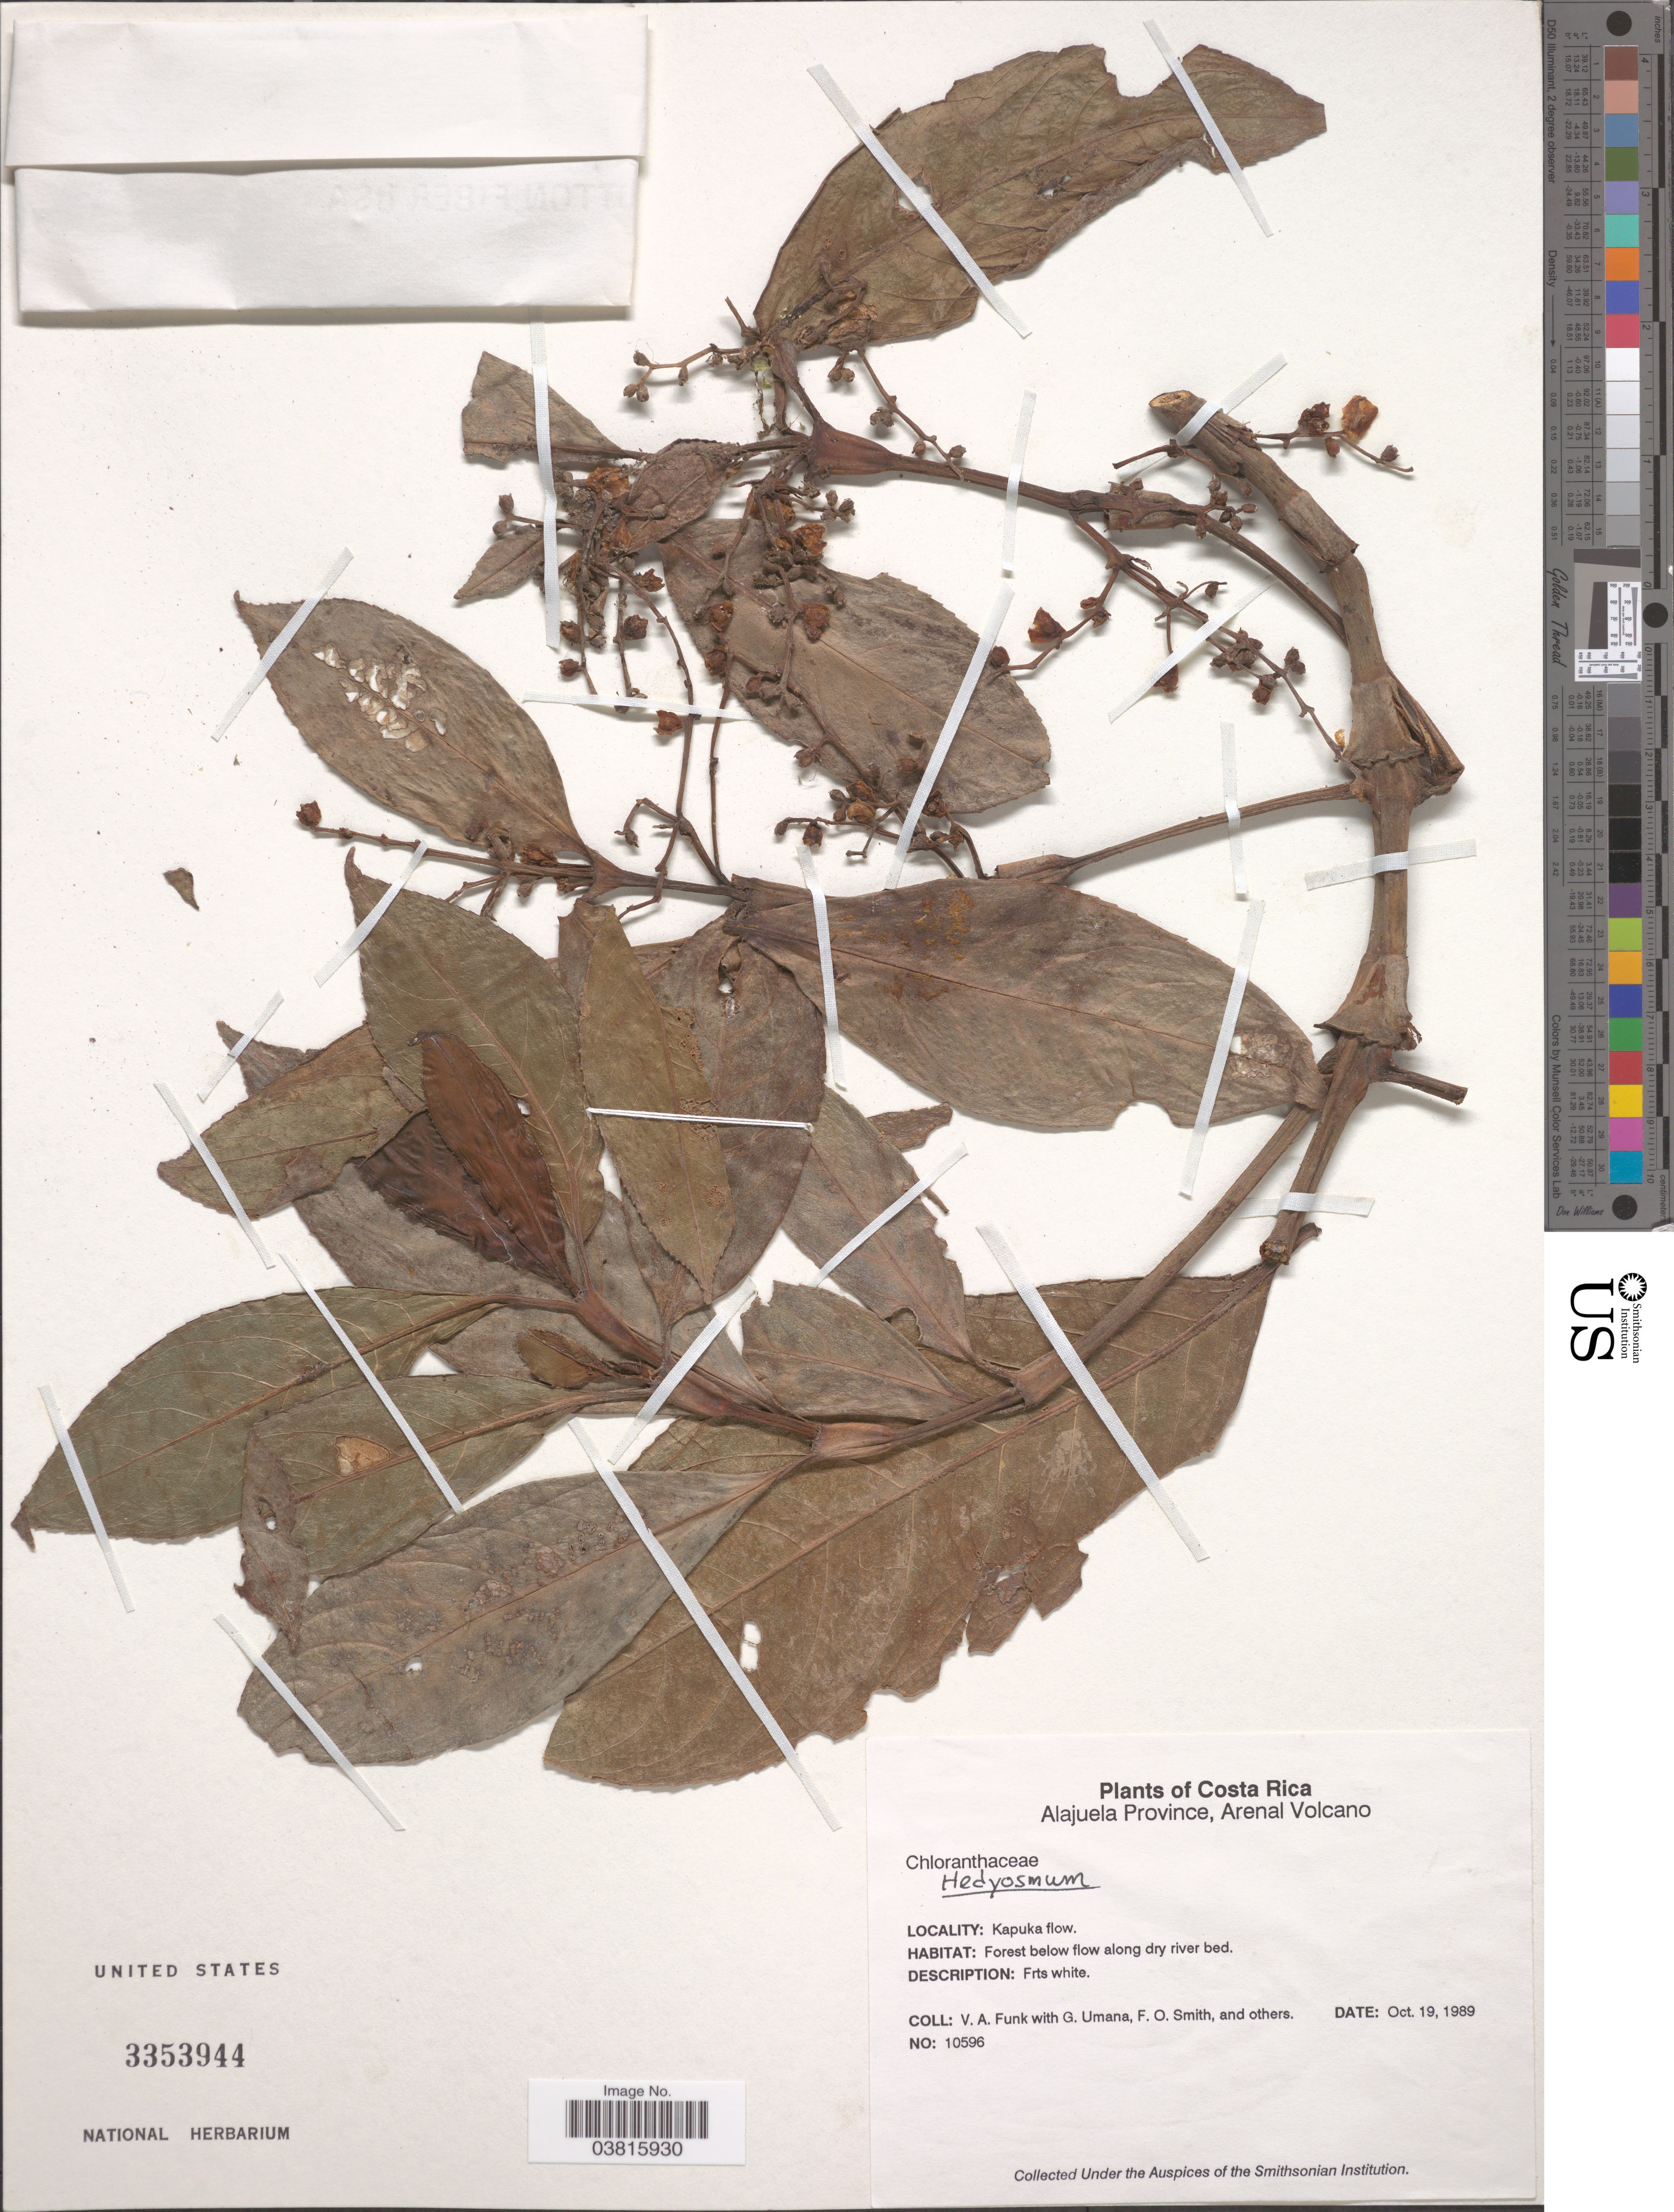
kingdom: Plantae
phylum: Tracheophyta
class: Magnoliopsida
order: Chloranthales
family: Chloranthaceae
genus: Hedyosmum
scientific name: Hedyosmum sp.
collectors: V. Funk, G. Umana, F. Smith & et al.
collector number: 10596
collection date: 1989-10-19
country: Costa Rica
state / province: Alajuela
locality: Arenal Volcano. Kapuka flow.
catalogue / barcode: US 3353944